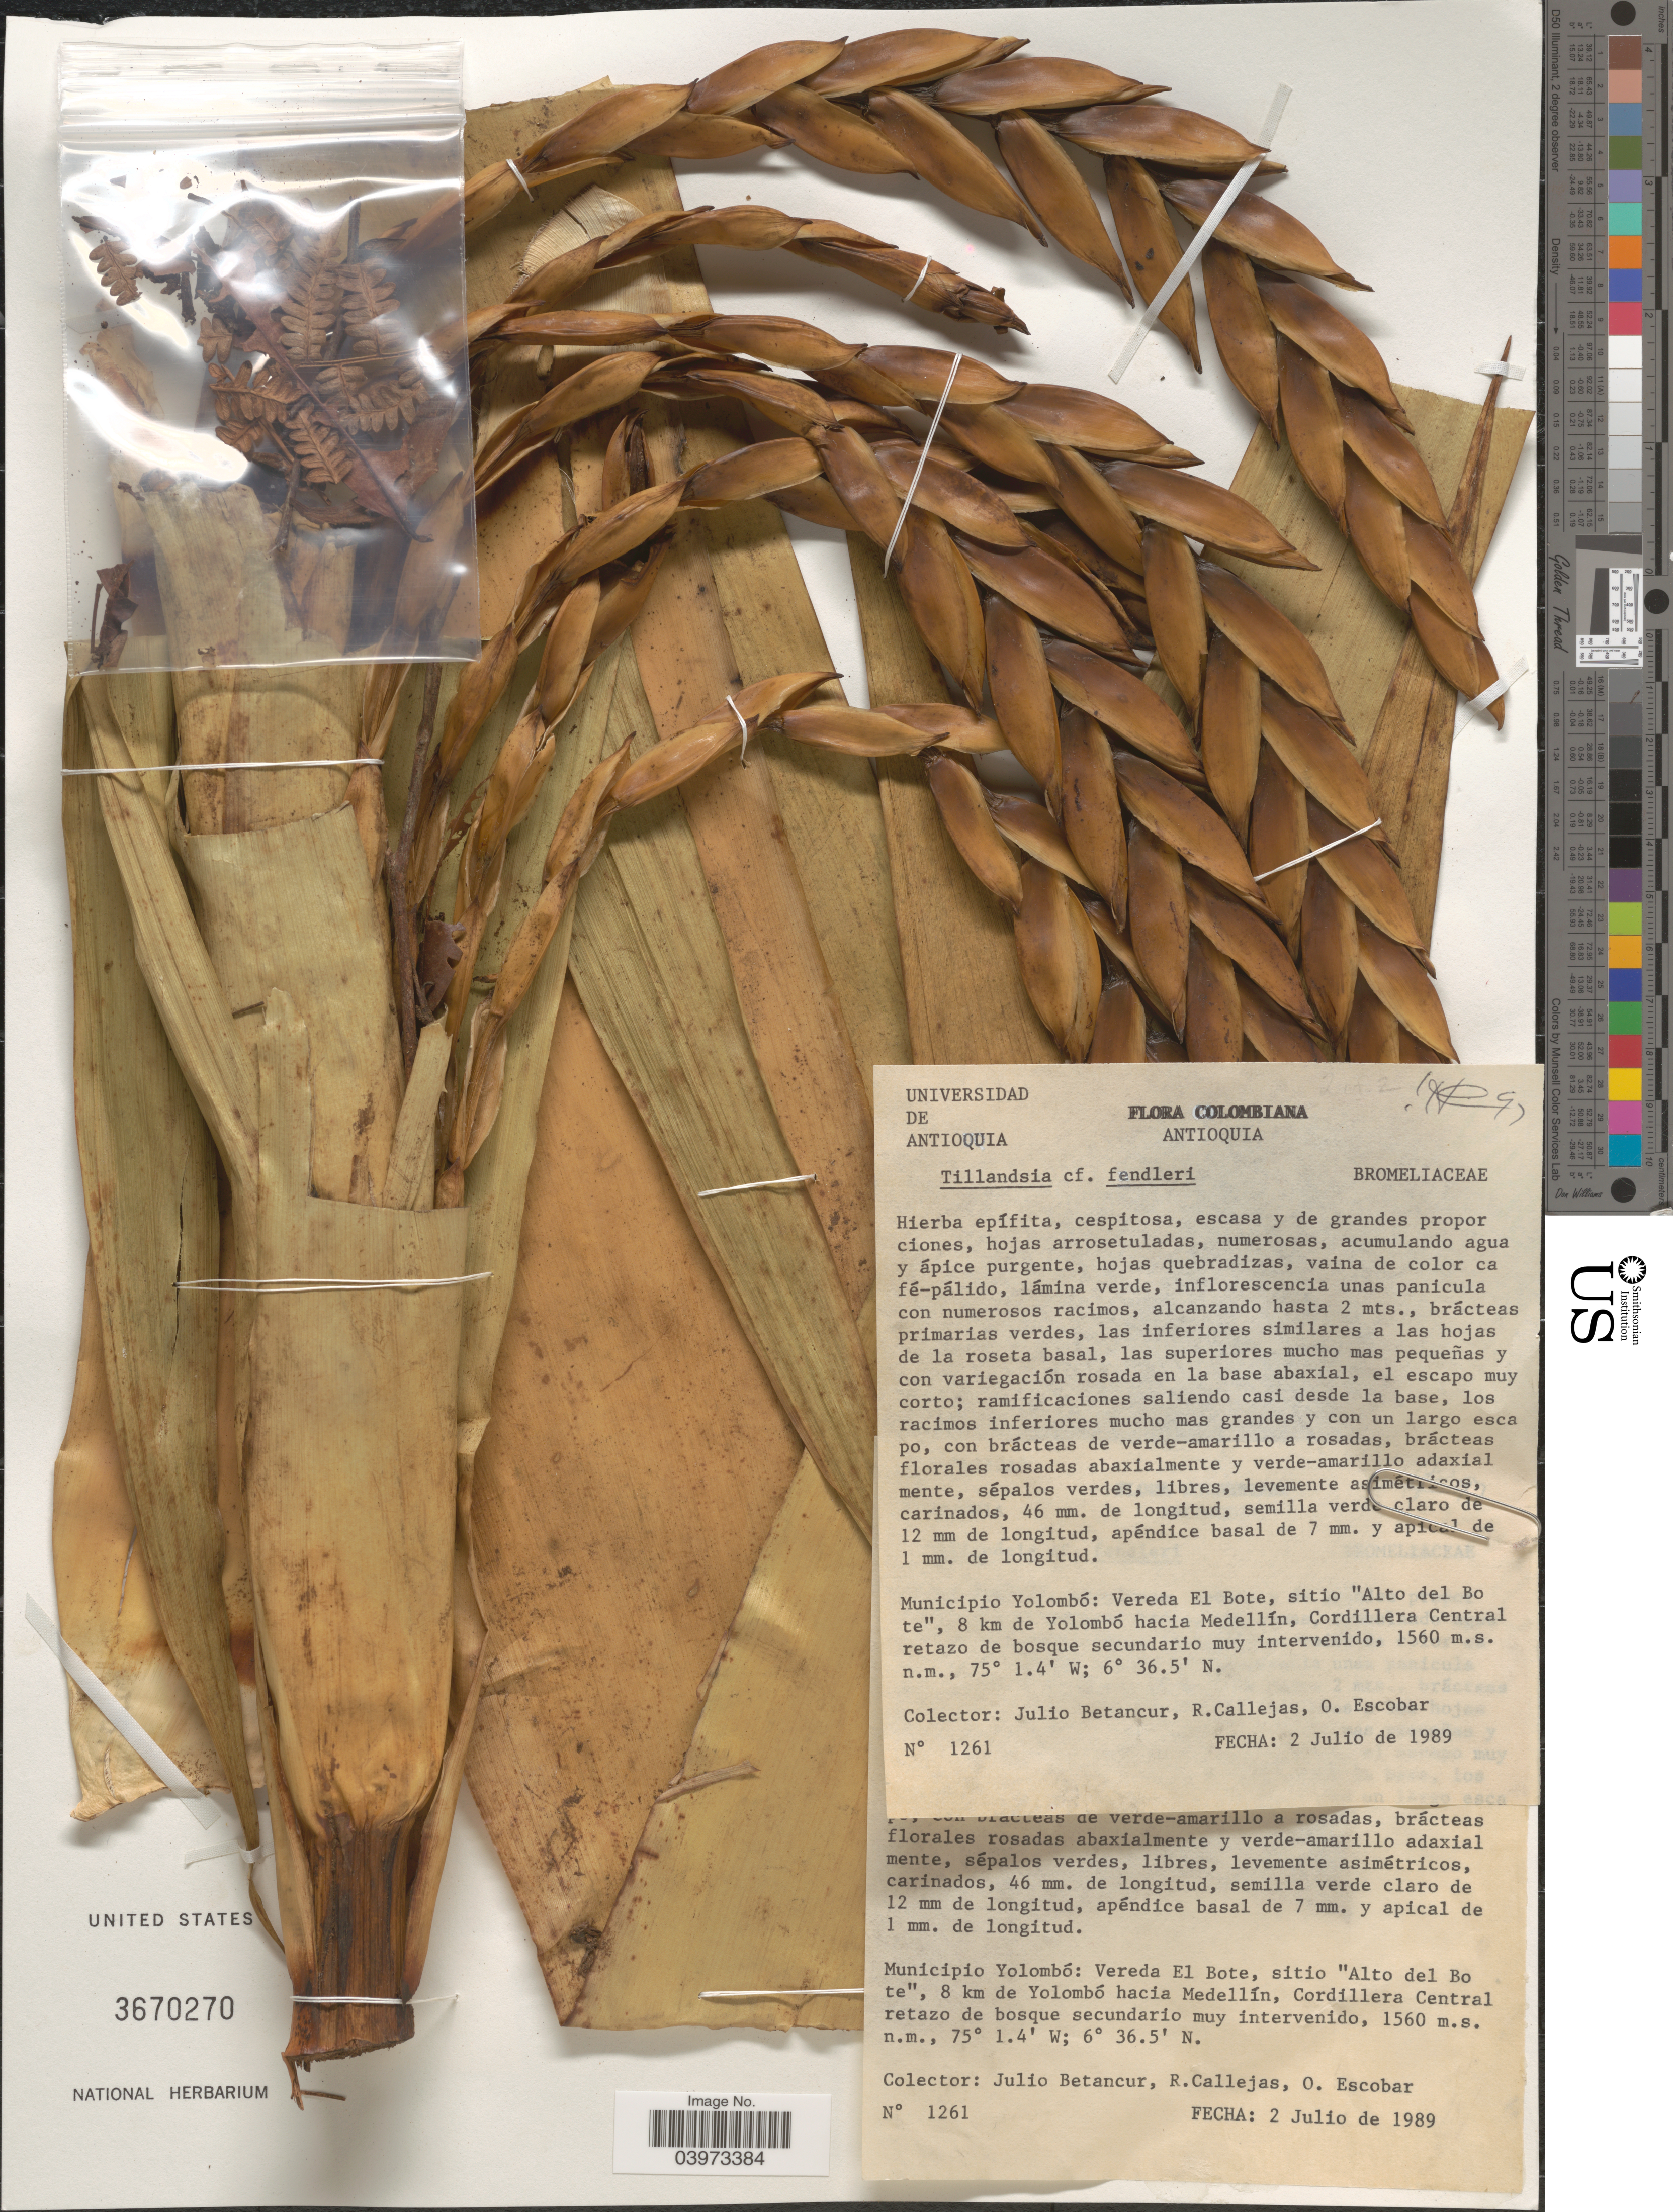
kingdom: Plantae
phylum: Tracheophyta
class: Liliopsida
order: Poales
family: Bromeliaceae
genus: Tillandsia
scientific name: Tillandsia fendleri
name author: Griseb.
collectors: J. Betancur, R. Callejas & O. Escobar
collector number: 1261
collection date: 1989-07-02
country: Colombia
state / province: Antioquia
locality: Municipio Yolombó: Vereda El Bote, sitio "Alto del Bote", 8 km de Yolombó hacia Medellín, Cordillera Central retazo de bosque secundario muy intervenido.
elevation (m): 1560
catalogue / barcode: US 3670270